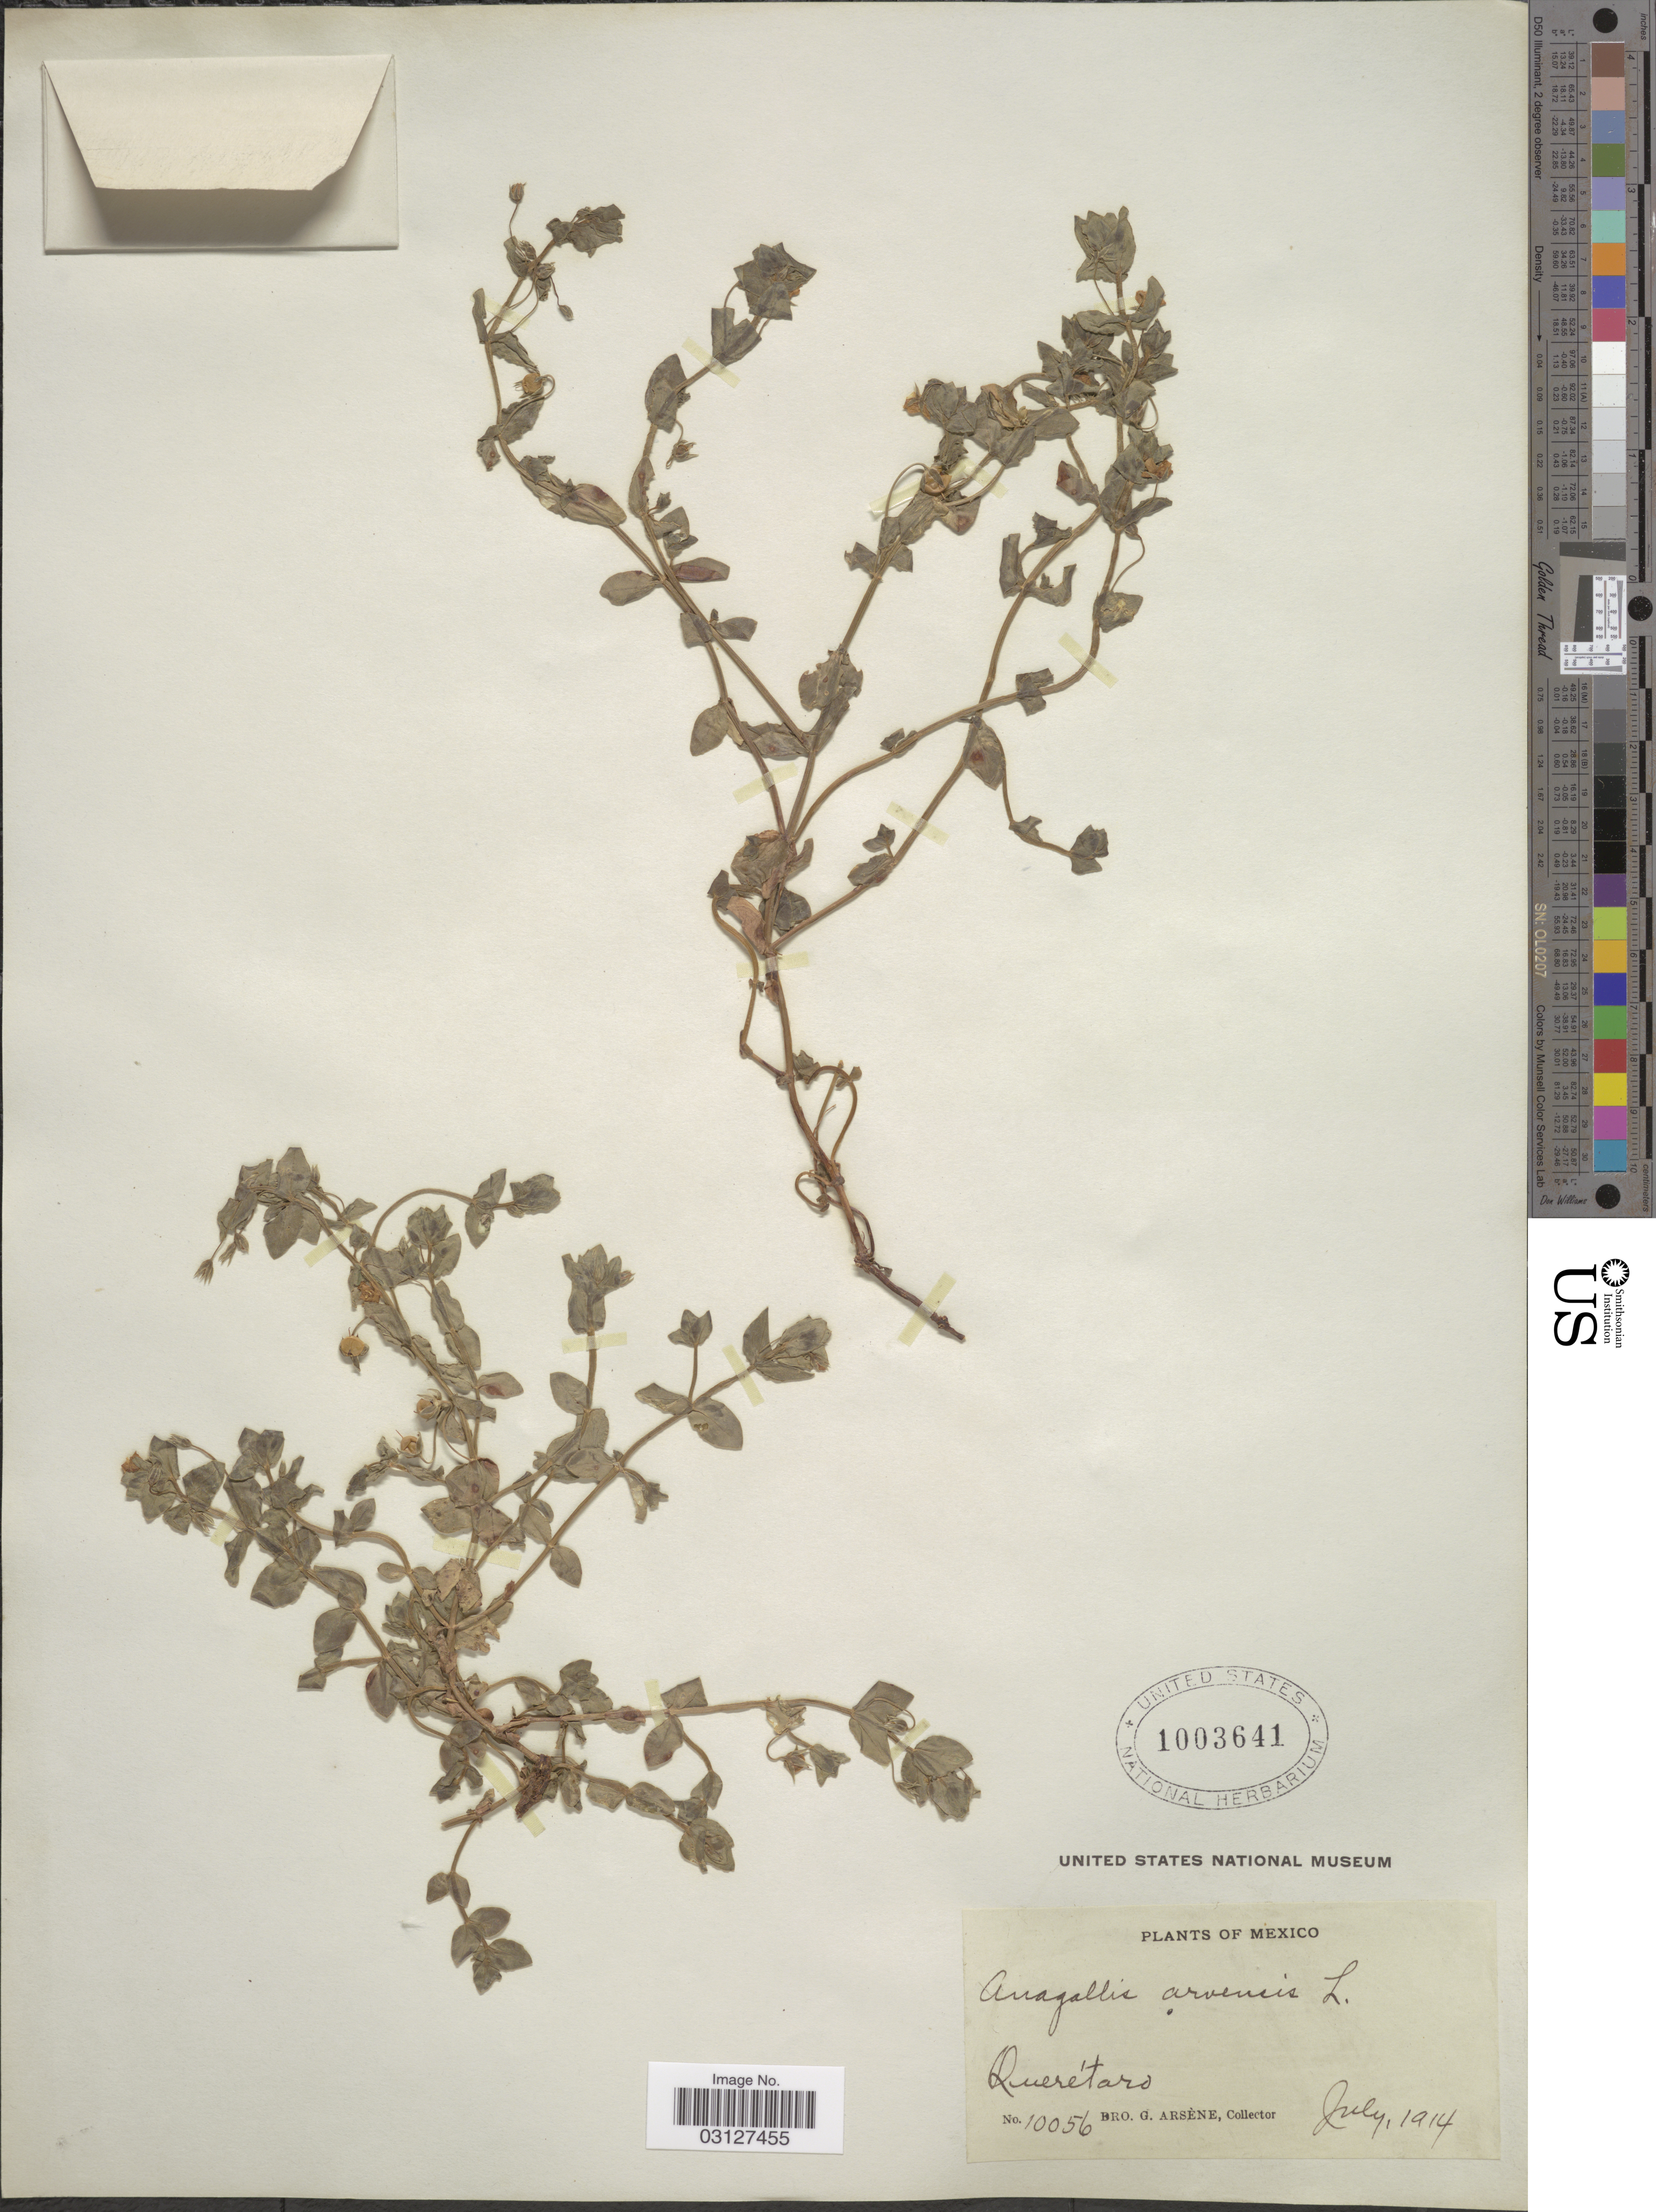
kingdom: Plantae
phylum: Tracheophyta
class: Magnoliopsida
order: Ericales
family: Primulaceae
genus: Anagallis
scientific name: Anagallis arvensis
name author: L.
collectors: Bro. G. Arsène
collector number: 10056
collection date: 1914-07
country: Mexico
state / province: Querétaro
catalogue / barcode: US 1003641